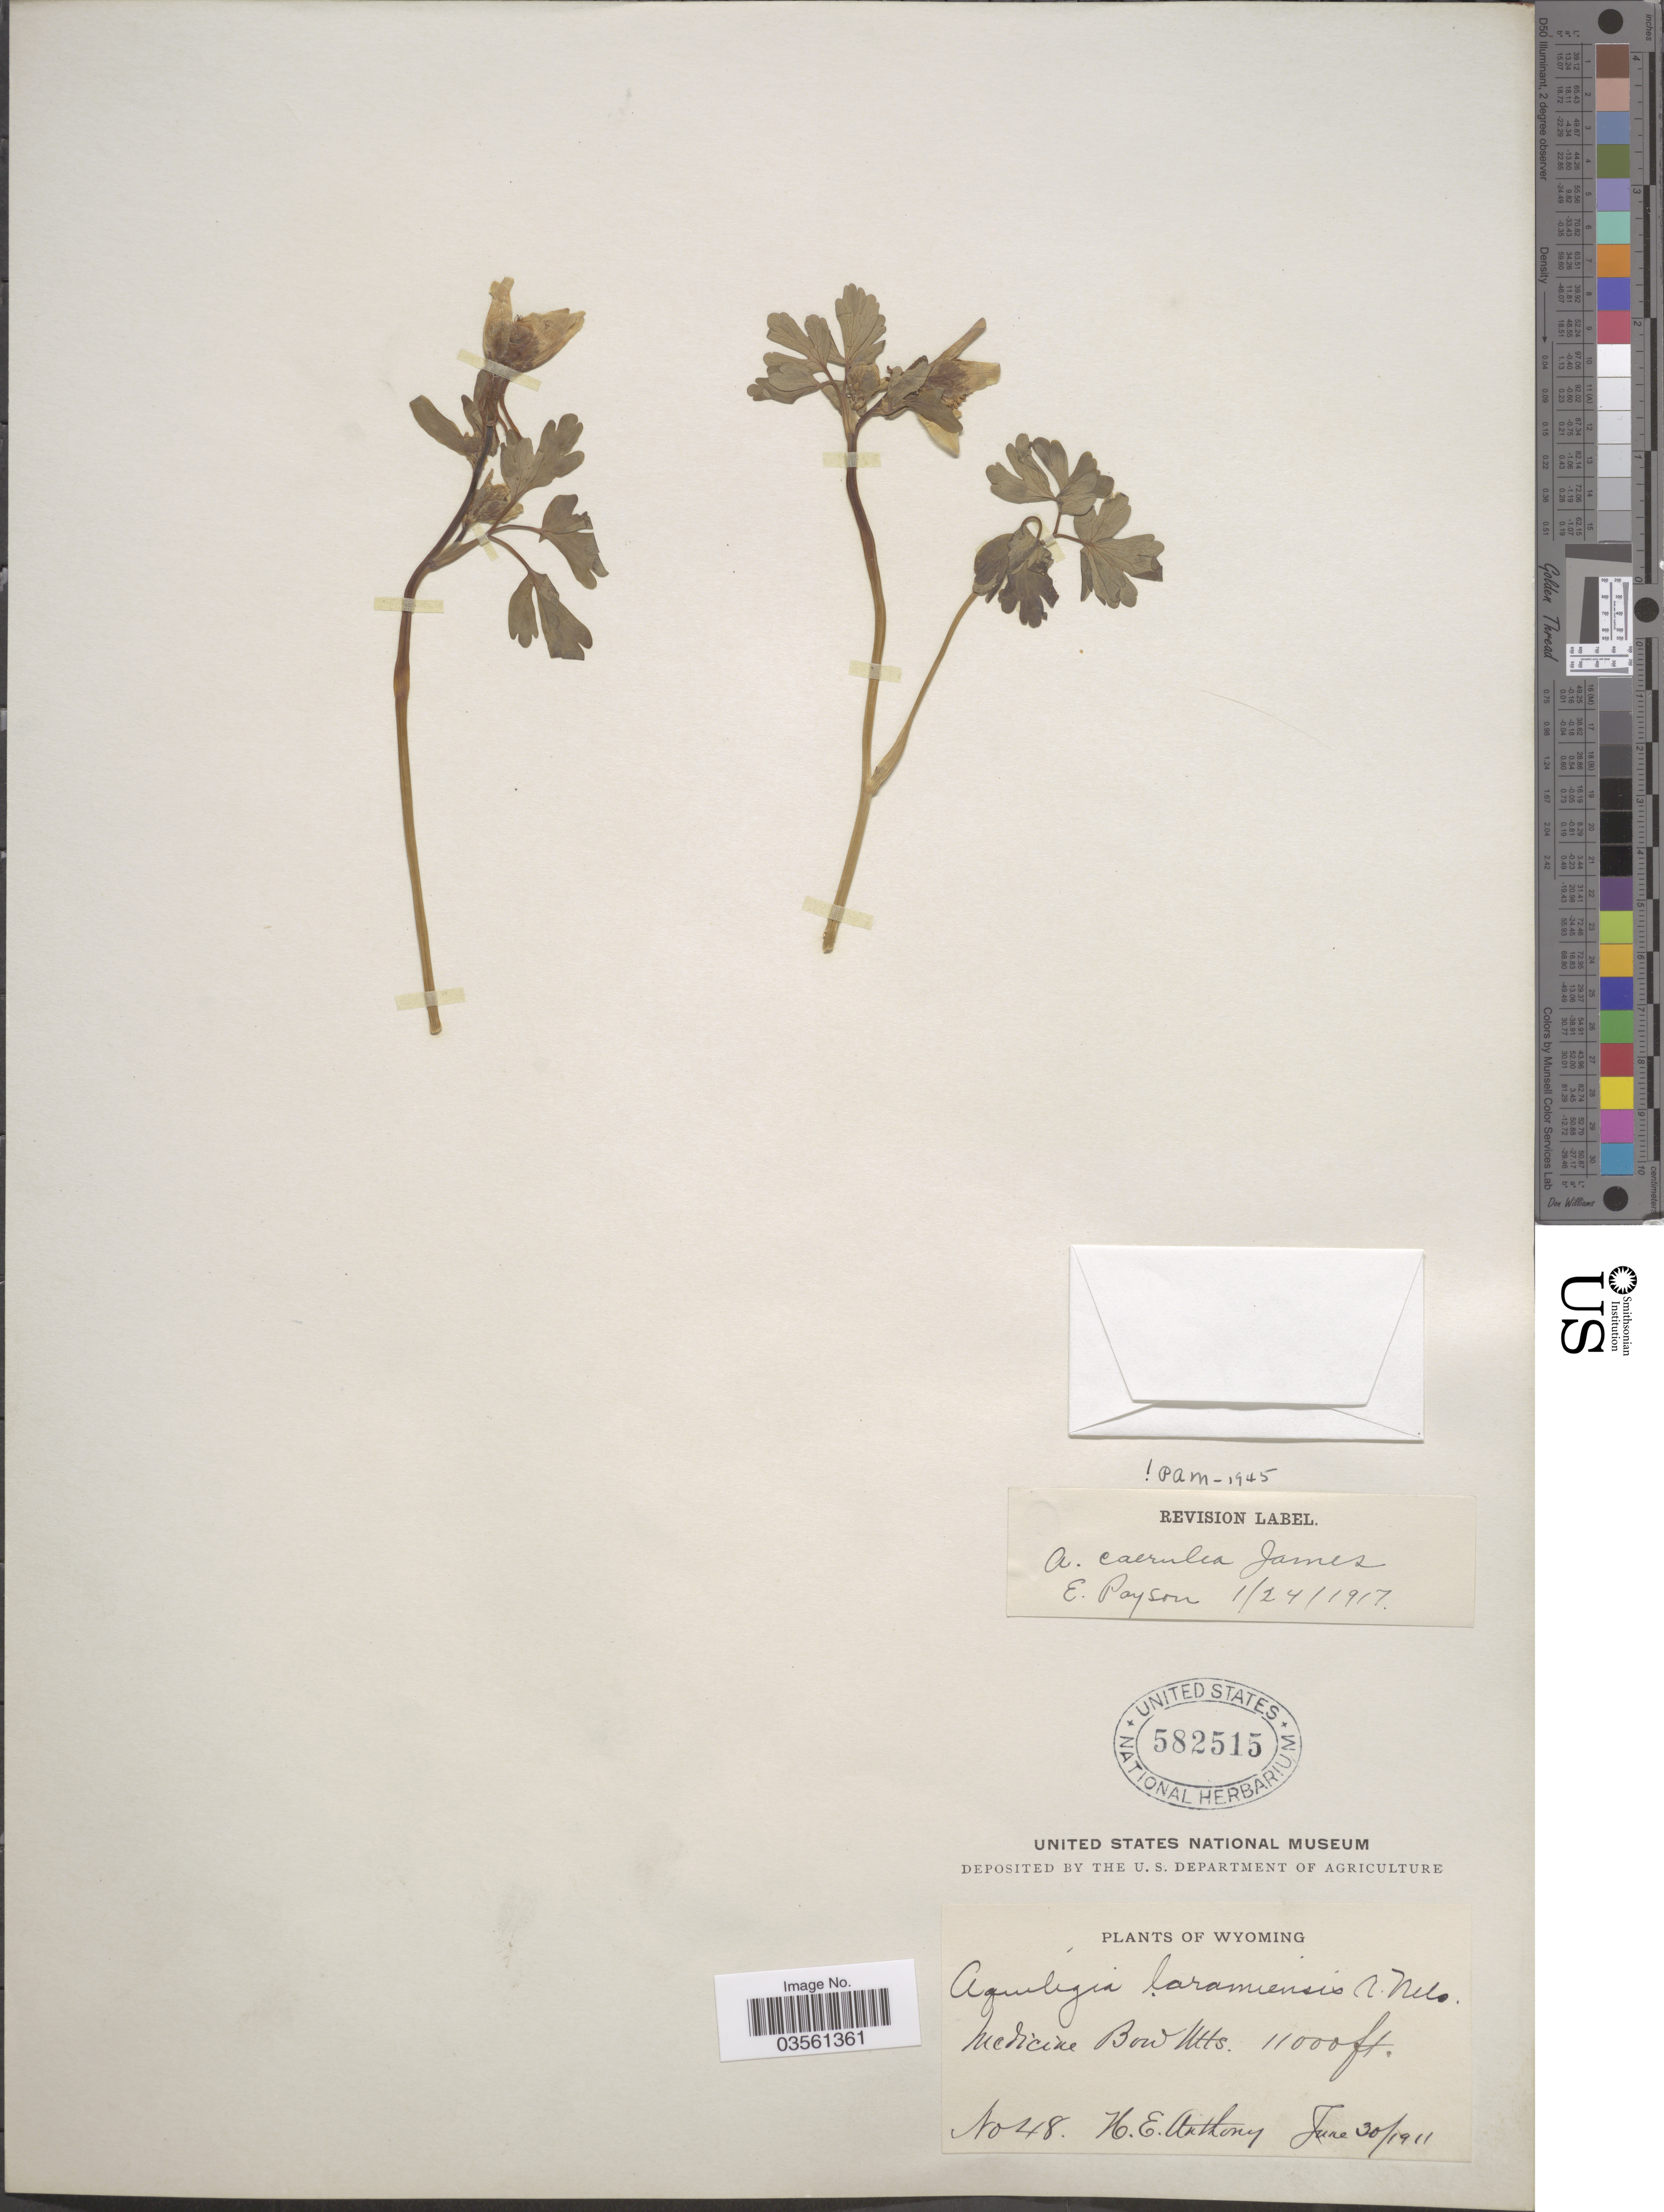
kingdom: Plantae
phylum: Tracheophyta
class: Magnoliopsida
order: Ranunculales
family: Ranunculaceae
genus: Aquilegia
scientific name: Aquilegia coerulea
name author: E. James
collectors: H. E. Anthony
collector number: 48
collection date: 1911-06-30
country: United States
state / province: Wyoming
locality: Medicine Bow Mts.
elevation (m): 3353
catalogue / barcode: US 582515